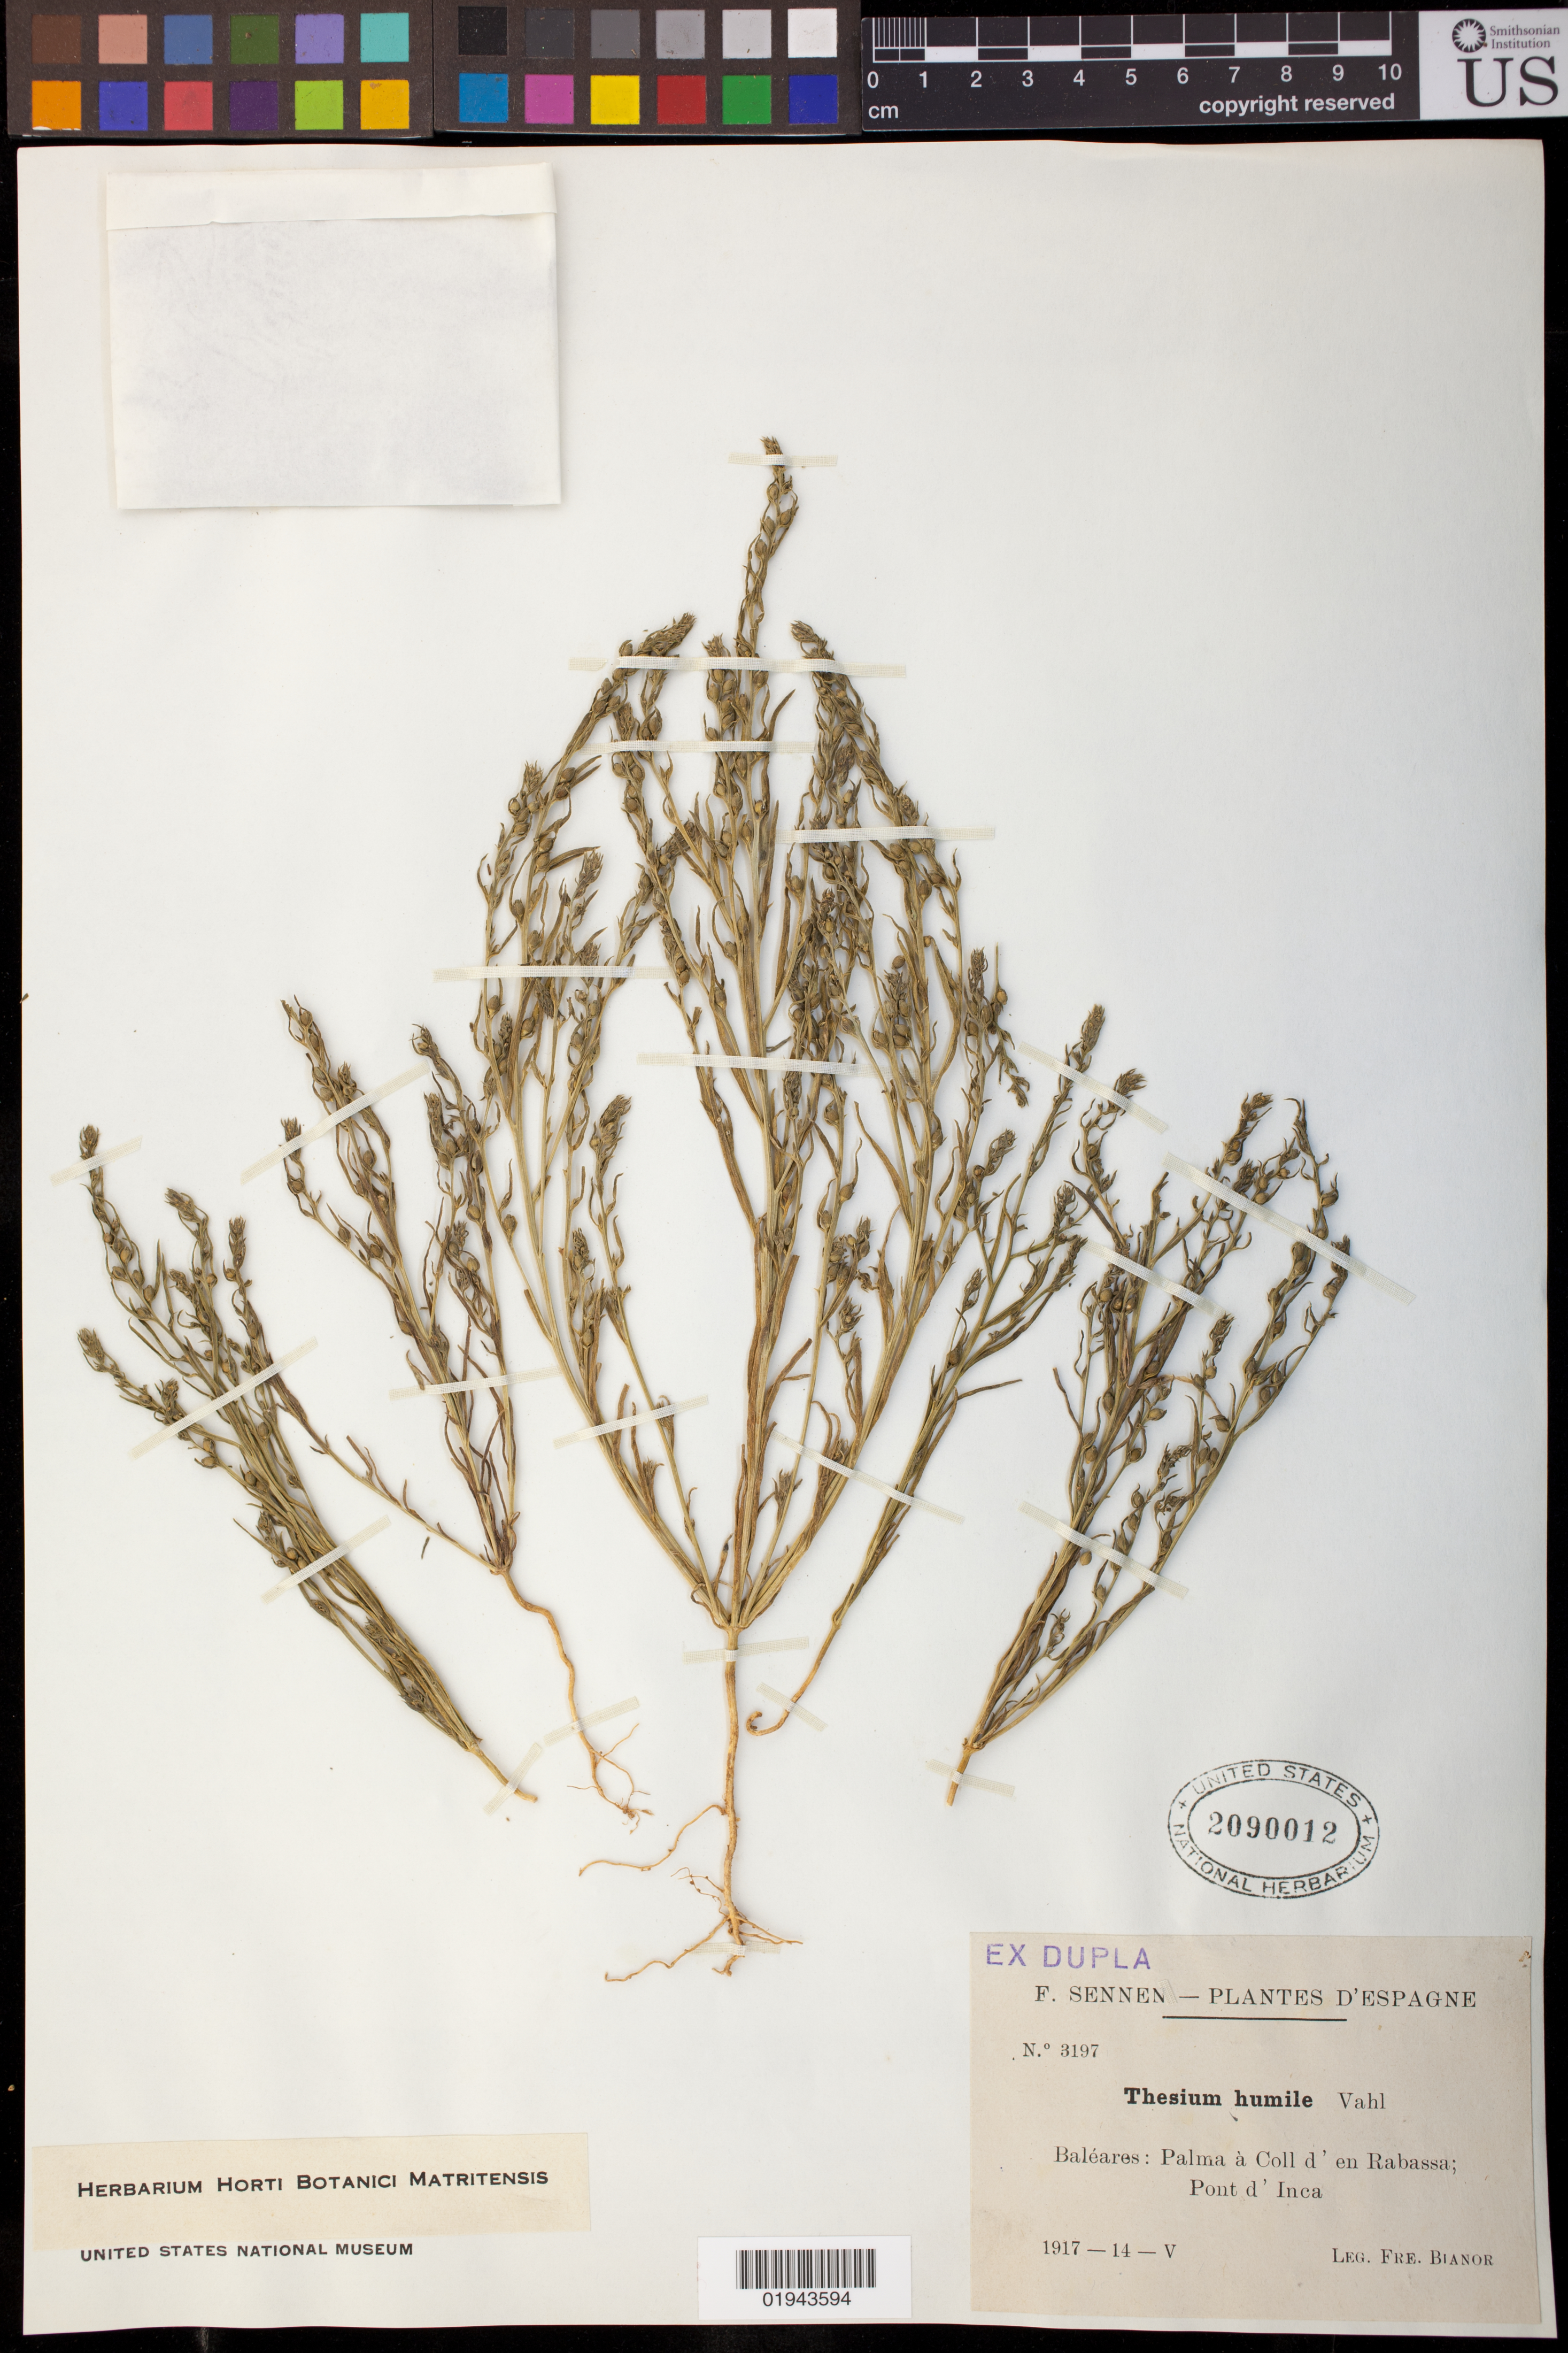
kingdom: Plantae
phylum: Tracheophyta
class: Magnoliopsida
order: Santalales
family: Thesiaceae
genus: Thesium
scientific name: Thesium humile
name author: Vahl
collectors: Bianor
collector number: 3197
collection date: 1917-05-14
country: Spain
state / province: Islas Baleares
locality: Bal├⌐ares: Palma ├á Coll d' en Rabassa; Pont d' Inca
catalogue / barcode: US 2090012